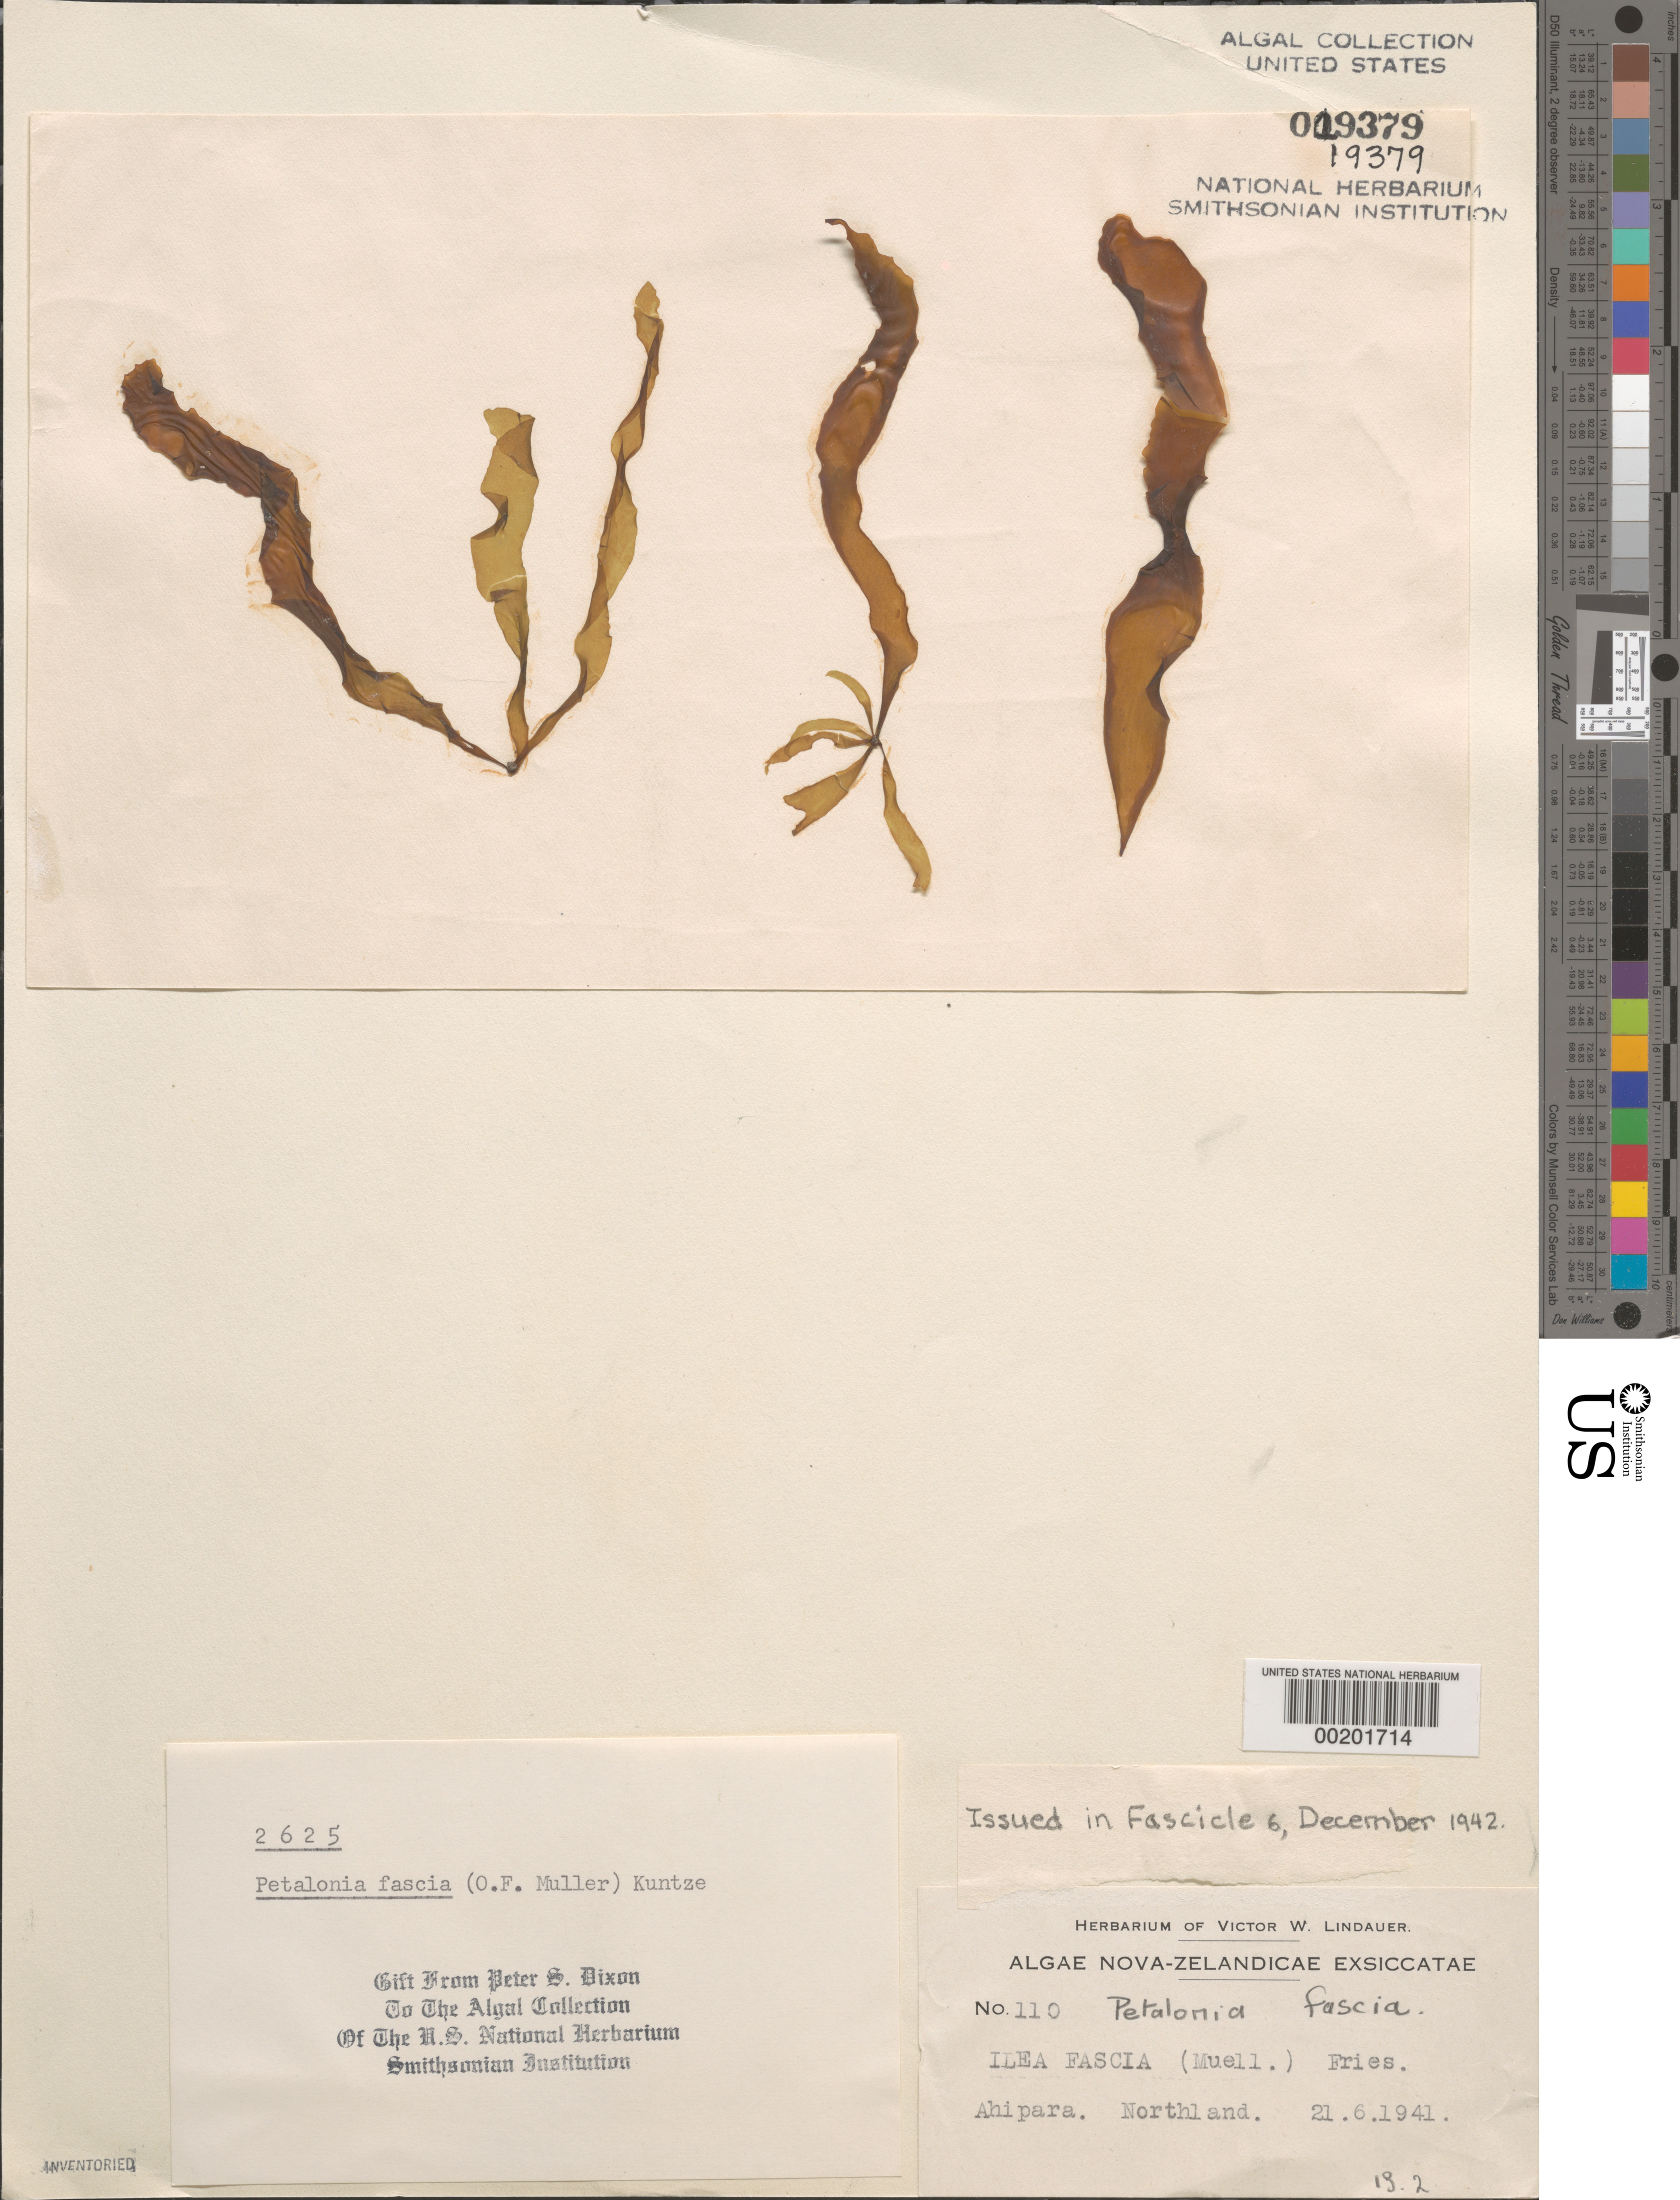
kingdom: Chromista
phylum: Ochrophyta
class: Phaeophyceae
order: Scytosiphonales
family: Scytosiphonaceae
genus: Petalonia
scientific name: Petalonia fascia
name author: (O.F. Müller) Kuntze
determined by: Dixon, P. S.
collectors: V. Lindauer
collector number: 110 & PSD 2625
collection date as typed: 21 Jun 1941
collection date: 1941-06-21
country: New Zealand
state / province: Northland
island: North Island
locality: Ahipara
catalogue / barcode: US 19379